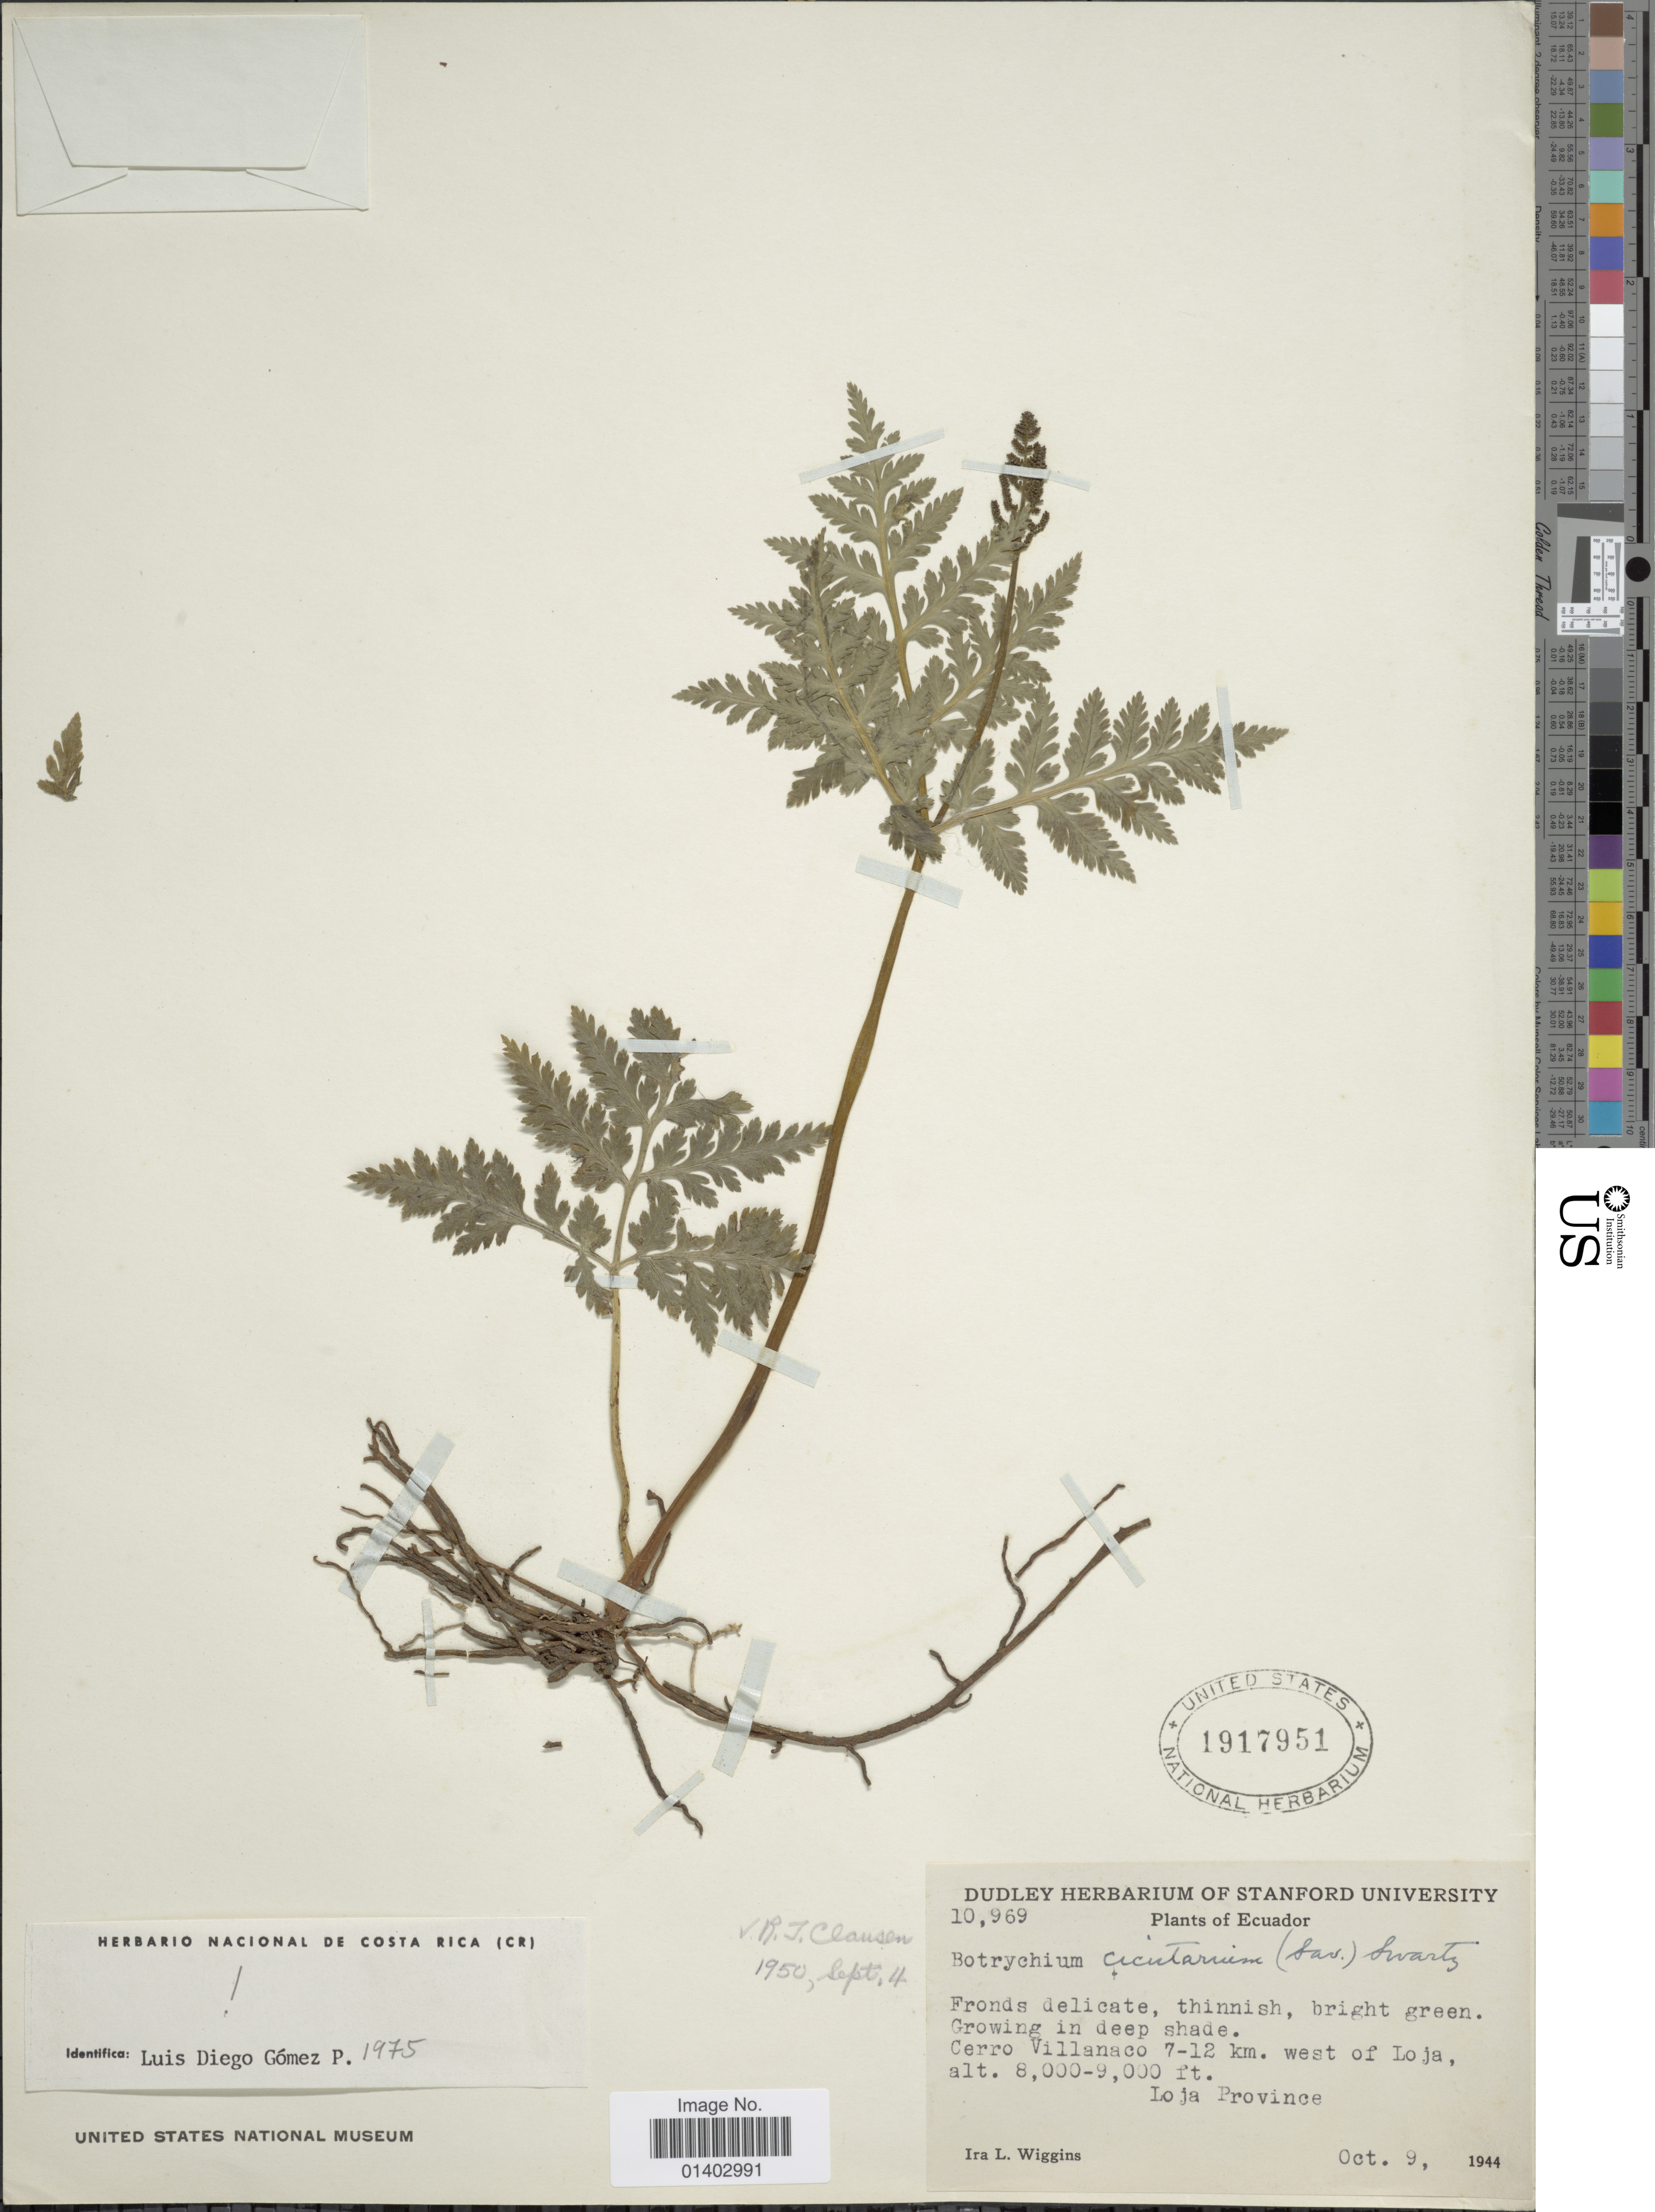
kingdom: Plantae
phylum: Tracheophyta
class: Polypodiopsida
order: Ophioglossales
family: Ophioglossaceae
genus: Botrychium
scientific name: Botrychium virginianum var. mexicanum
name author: Hook. & Grev.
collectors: I. L. Wiggins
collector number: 10969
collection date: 1944-10-09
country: Ecuador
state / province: Loja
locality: Cerro Villanaco 7-12 km. west of Loja, Loja Province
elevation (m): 2438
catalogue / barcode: US 1917951